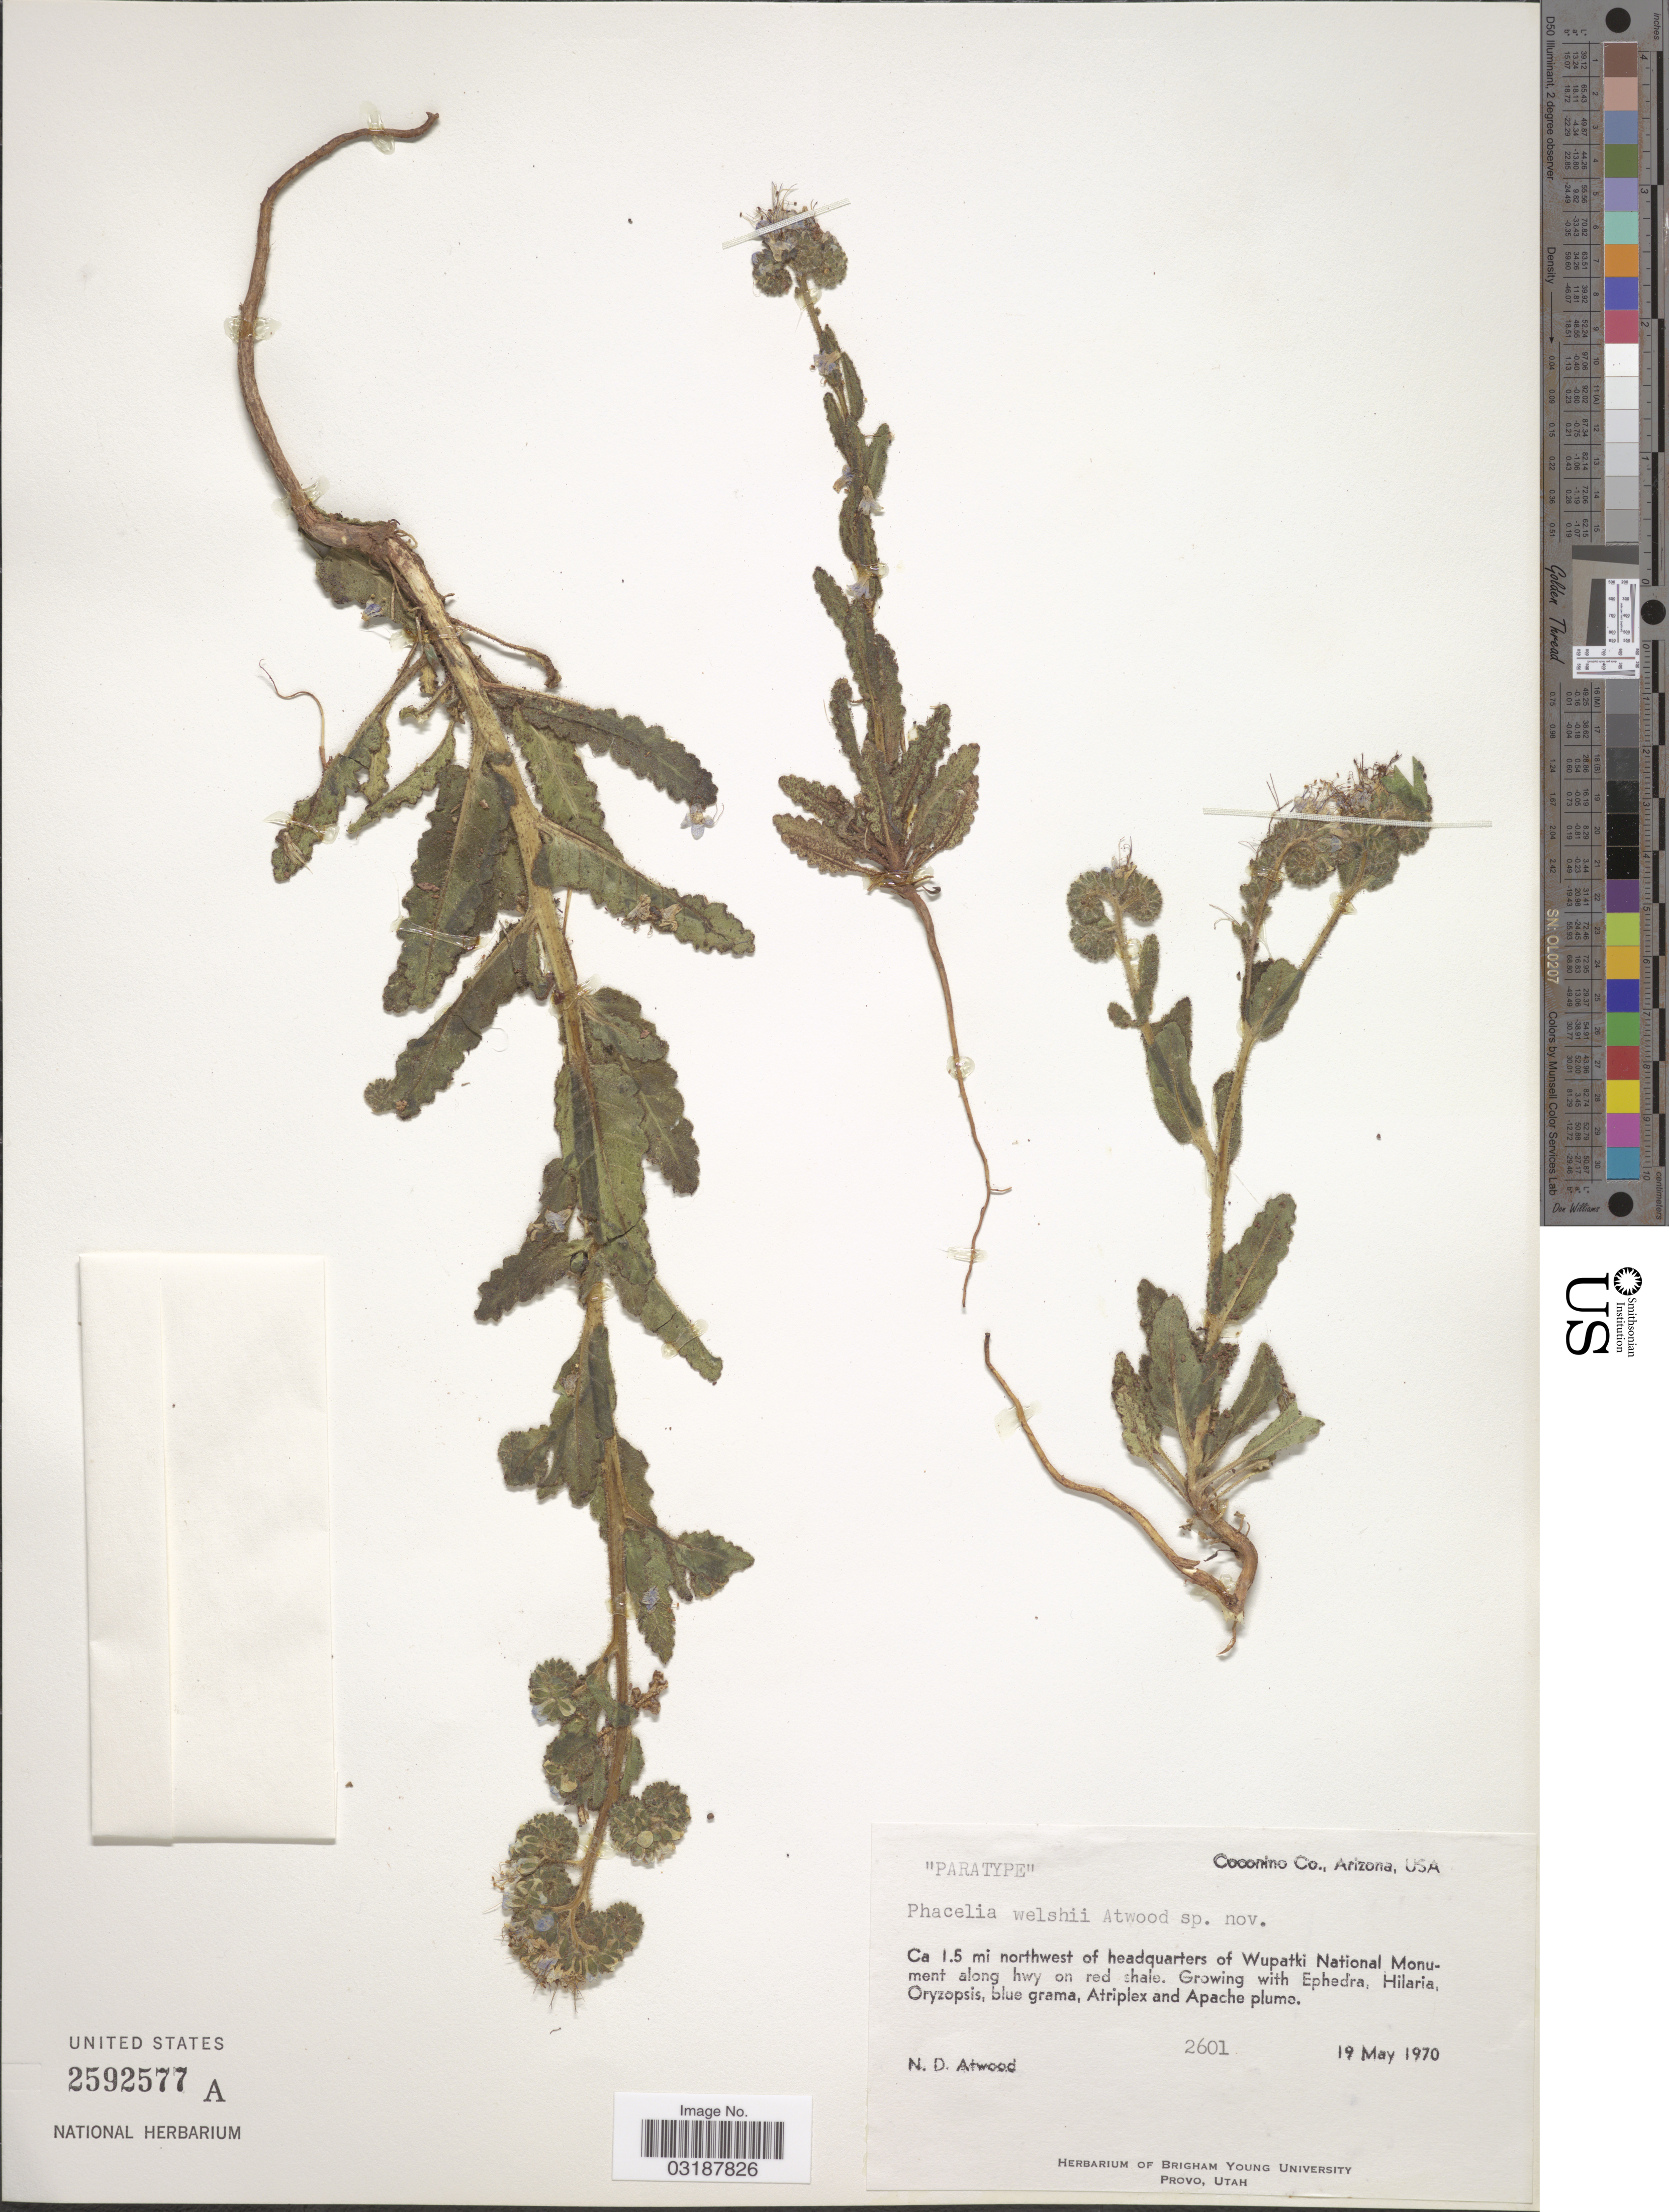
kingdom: Plantae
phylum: Tracheophyta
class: Magnoliopsida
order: Boraginales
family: Hydrophyllaceae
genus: Phacelia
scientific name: Phacelia welshii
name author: Atwood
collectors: N. Atwood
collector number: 2601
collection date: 1970-05-19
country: United States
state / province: Arizona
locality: Coconino Co., Ca. 1.5 mi northwest of headquarters of Wupatki National Monument along hwy on red shale.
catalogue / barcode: US 2592577A